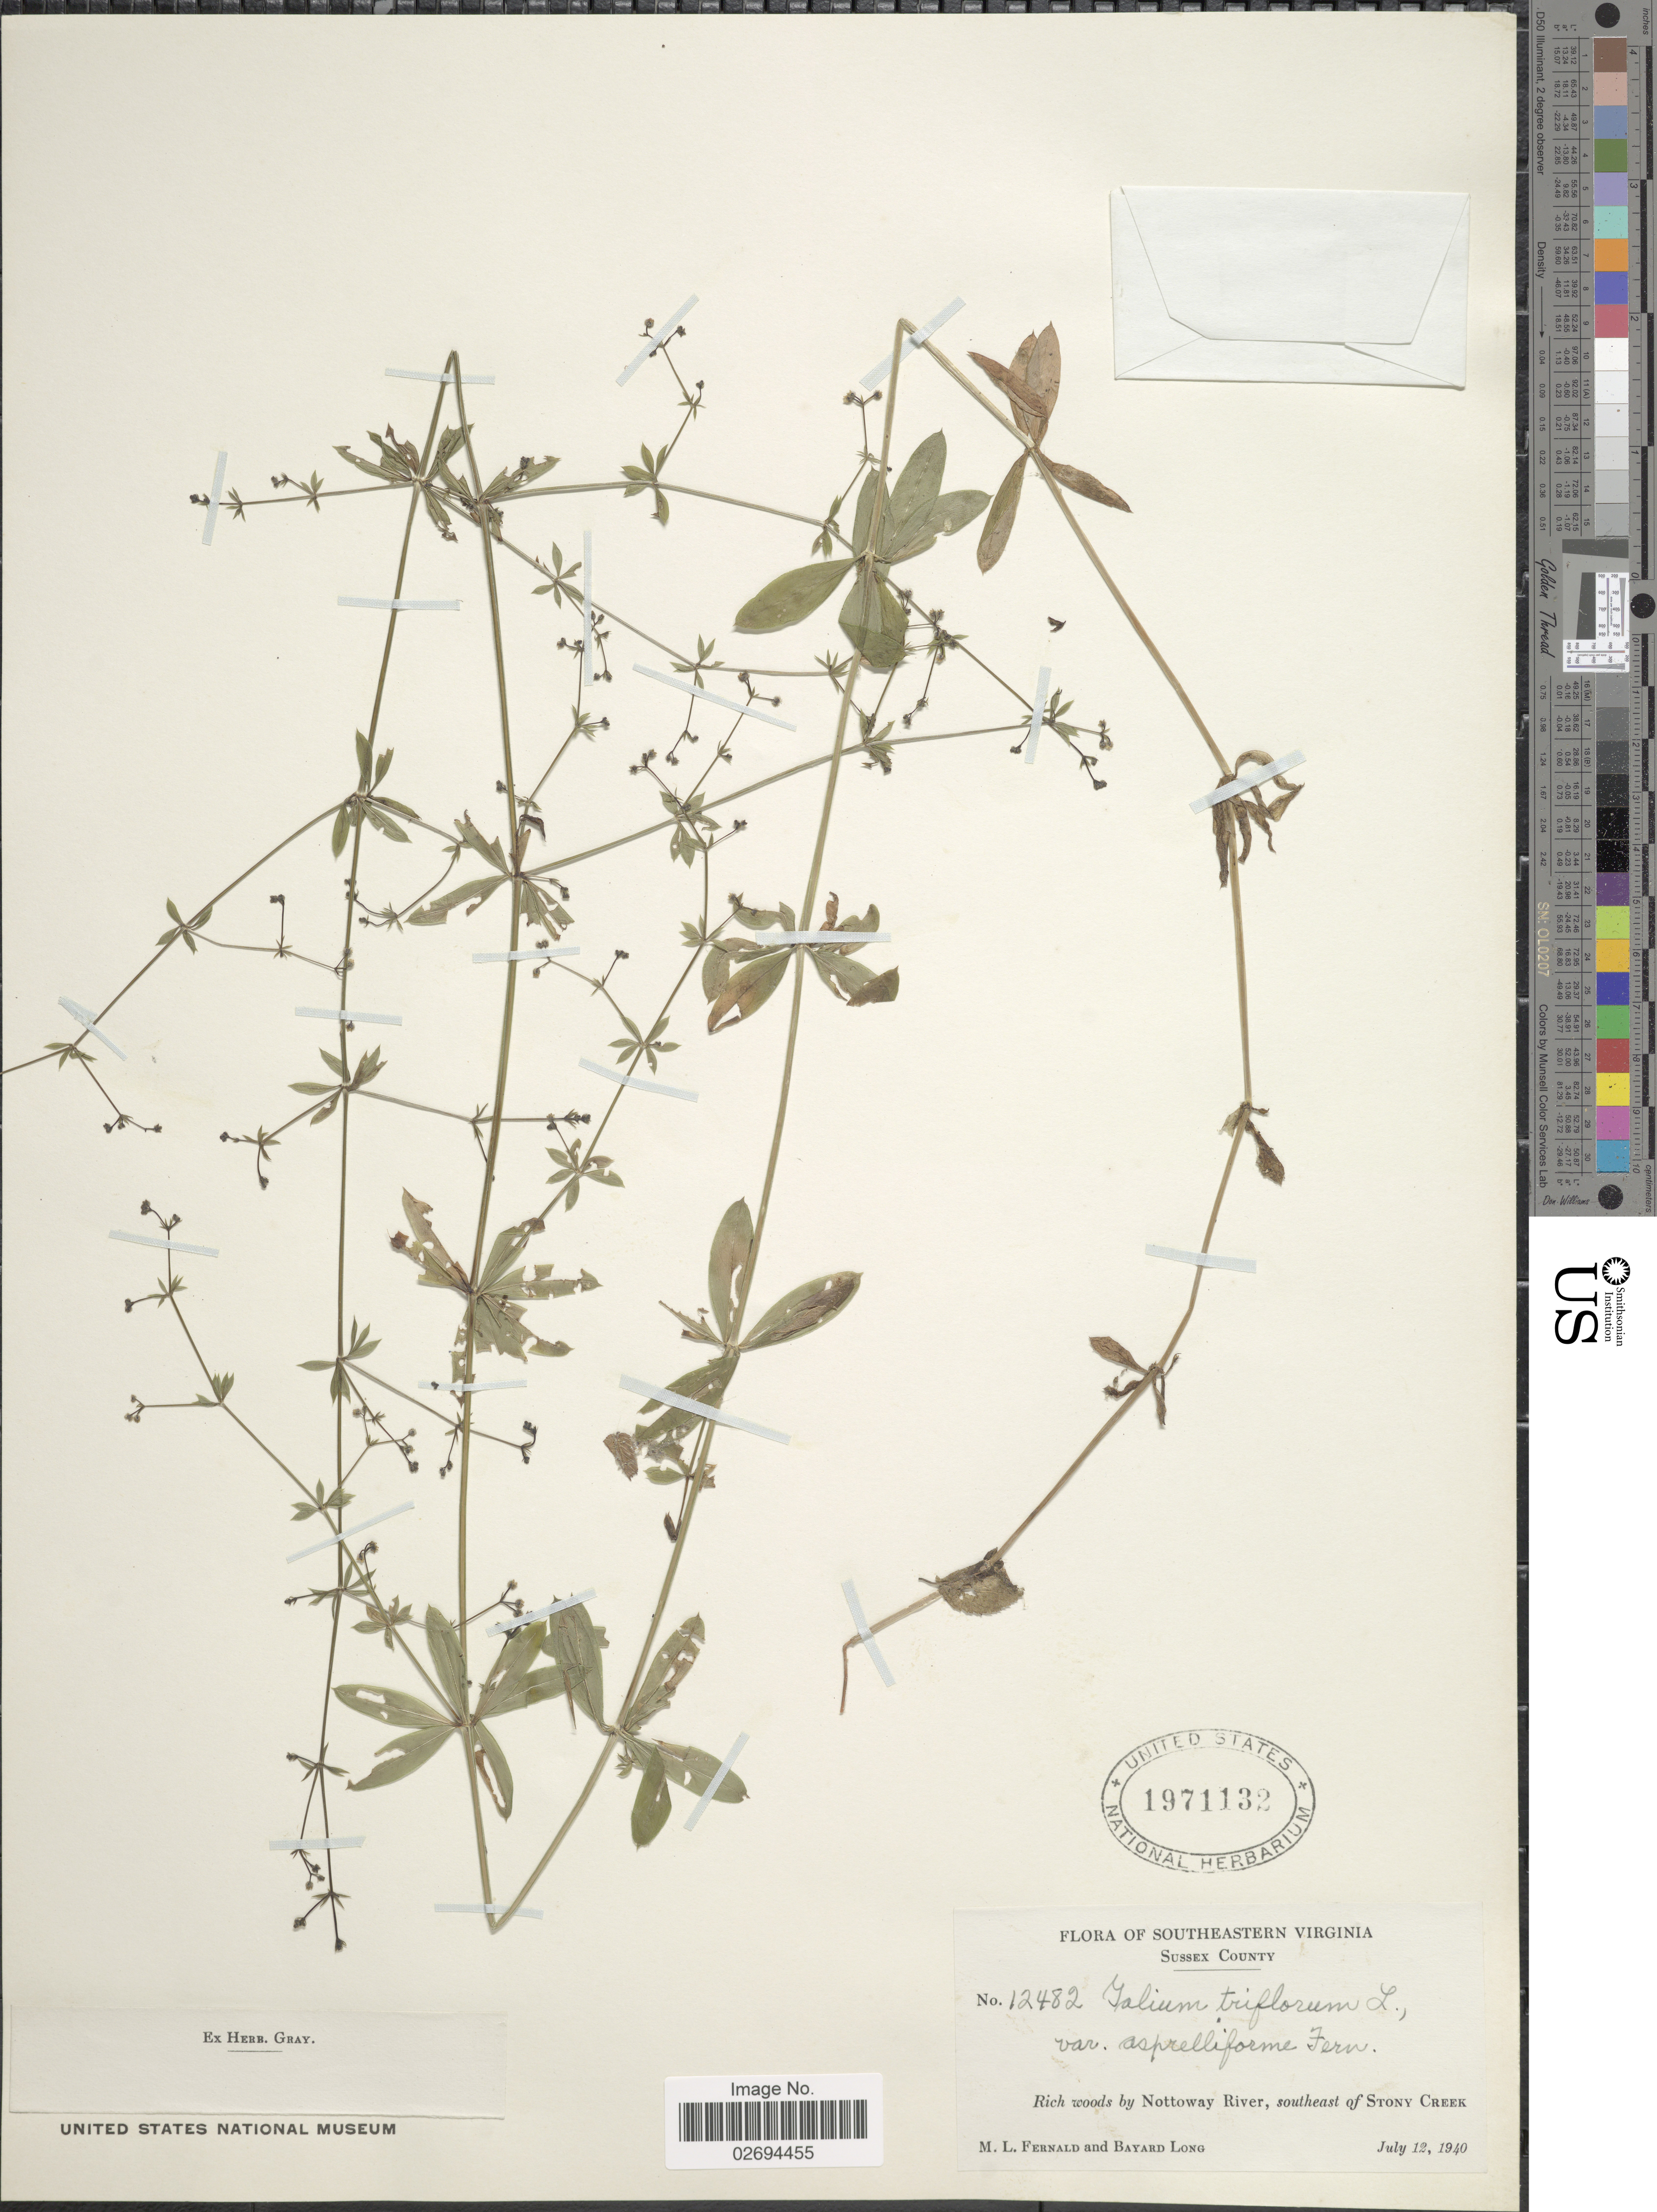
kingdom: Plantae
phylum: Tracheophyta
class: Magnoliopsida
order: Gentianales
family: Rubiaceae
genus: Galium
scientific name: Galium triflorum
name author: Michx.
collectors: M. L. Fernald & B. Long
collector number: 12482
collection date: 1940-07-12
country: United States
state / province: Virginia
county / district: Sussex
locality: Southeastern Virginia. Sussex County. Nottoway River, southeast of Stony Creek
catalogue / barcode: US 1971132